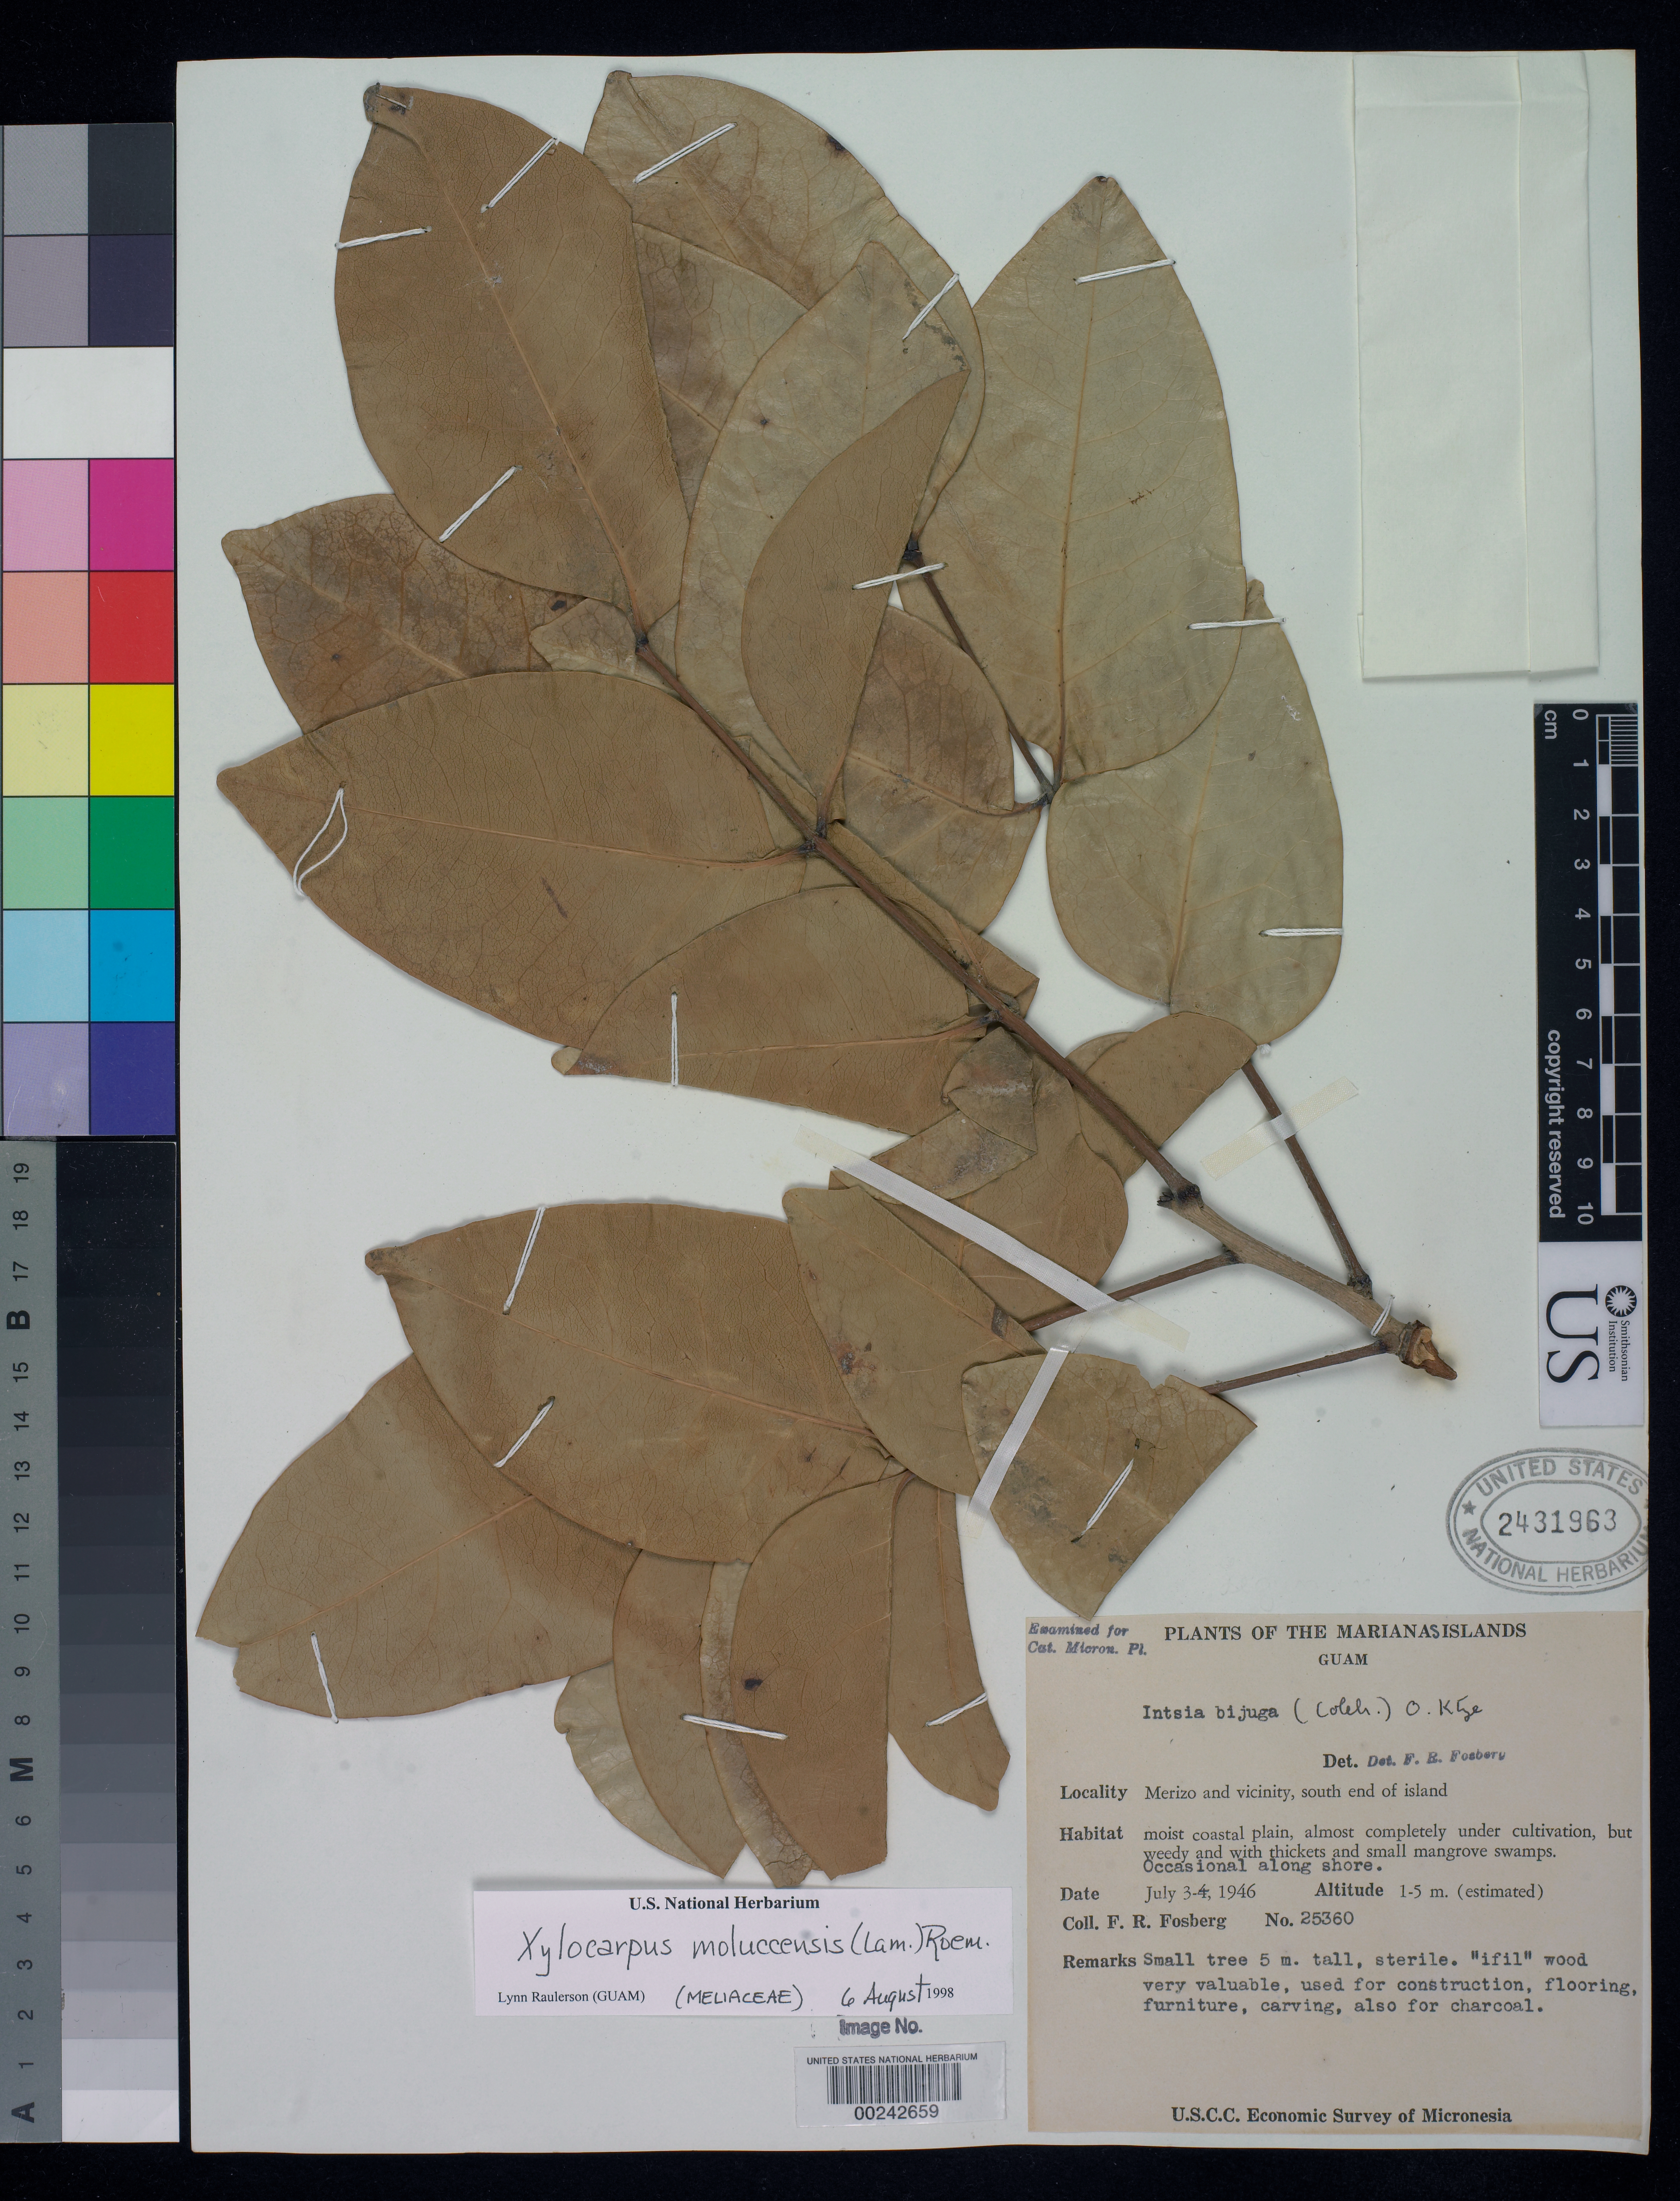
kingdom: Plantae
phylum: Tracheophyta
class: Magnoliopsida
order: Fabales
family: Fabaceae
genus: Intsia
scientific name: Intsia bijuga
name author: (Colebr.) Kuntze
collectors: F. R. Fosberg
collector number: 25360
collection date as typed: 03 Jul 1946 to 04 Jul 1946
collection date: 1946-07-03/1946-07-04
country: Guam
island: Guam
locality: Merizo and vicinity, s end of island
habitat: Along shore...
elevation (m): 1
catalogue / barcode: US 2431963